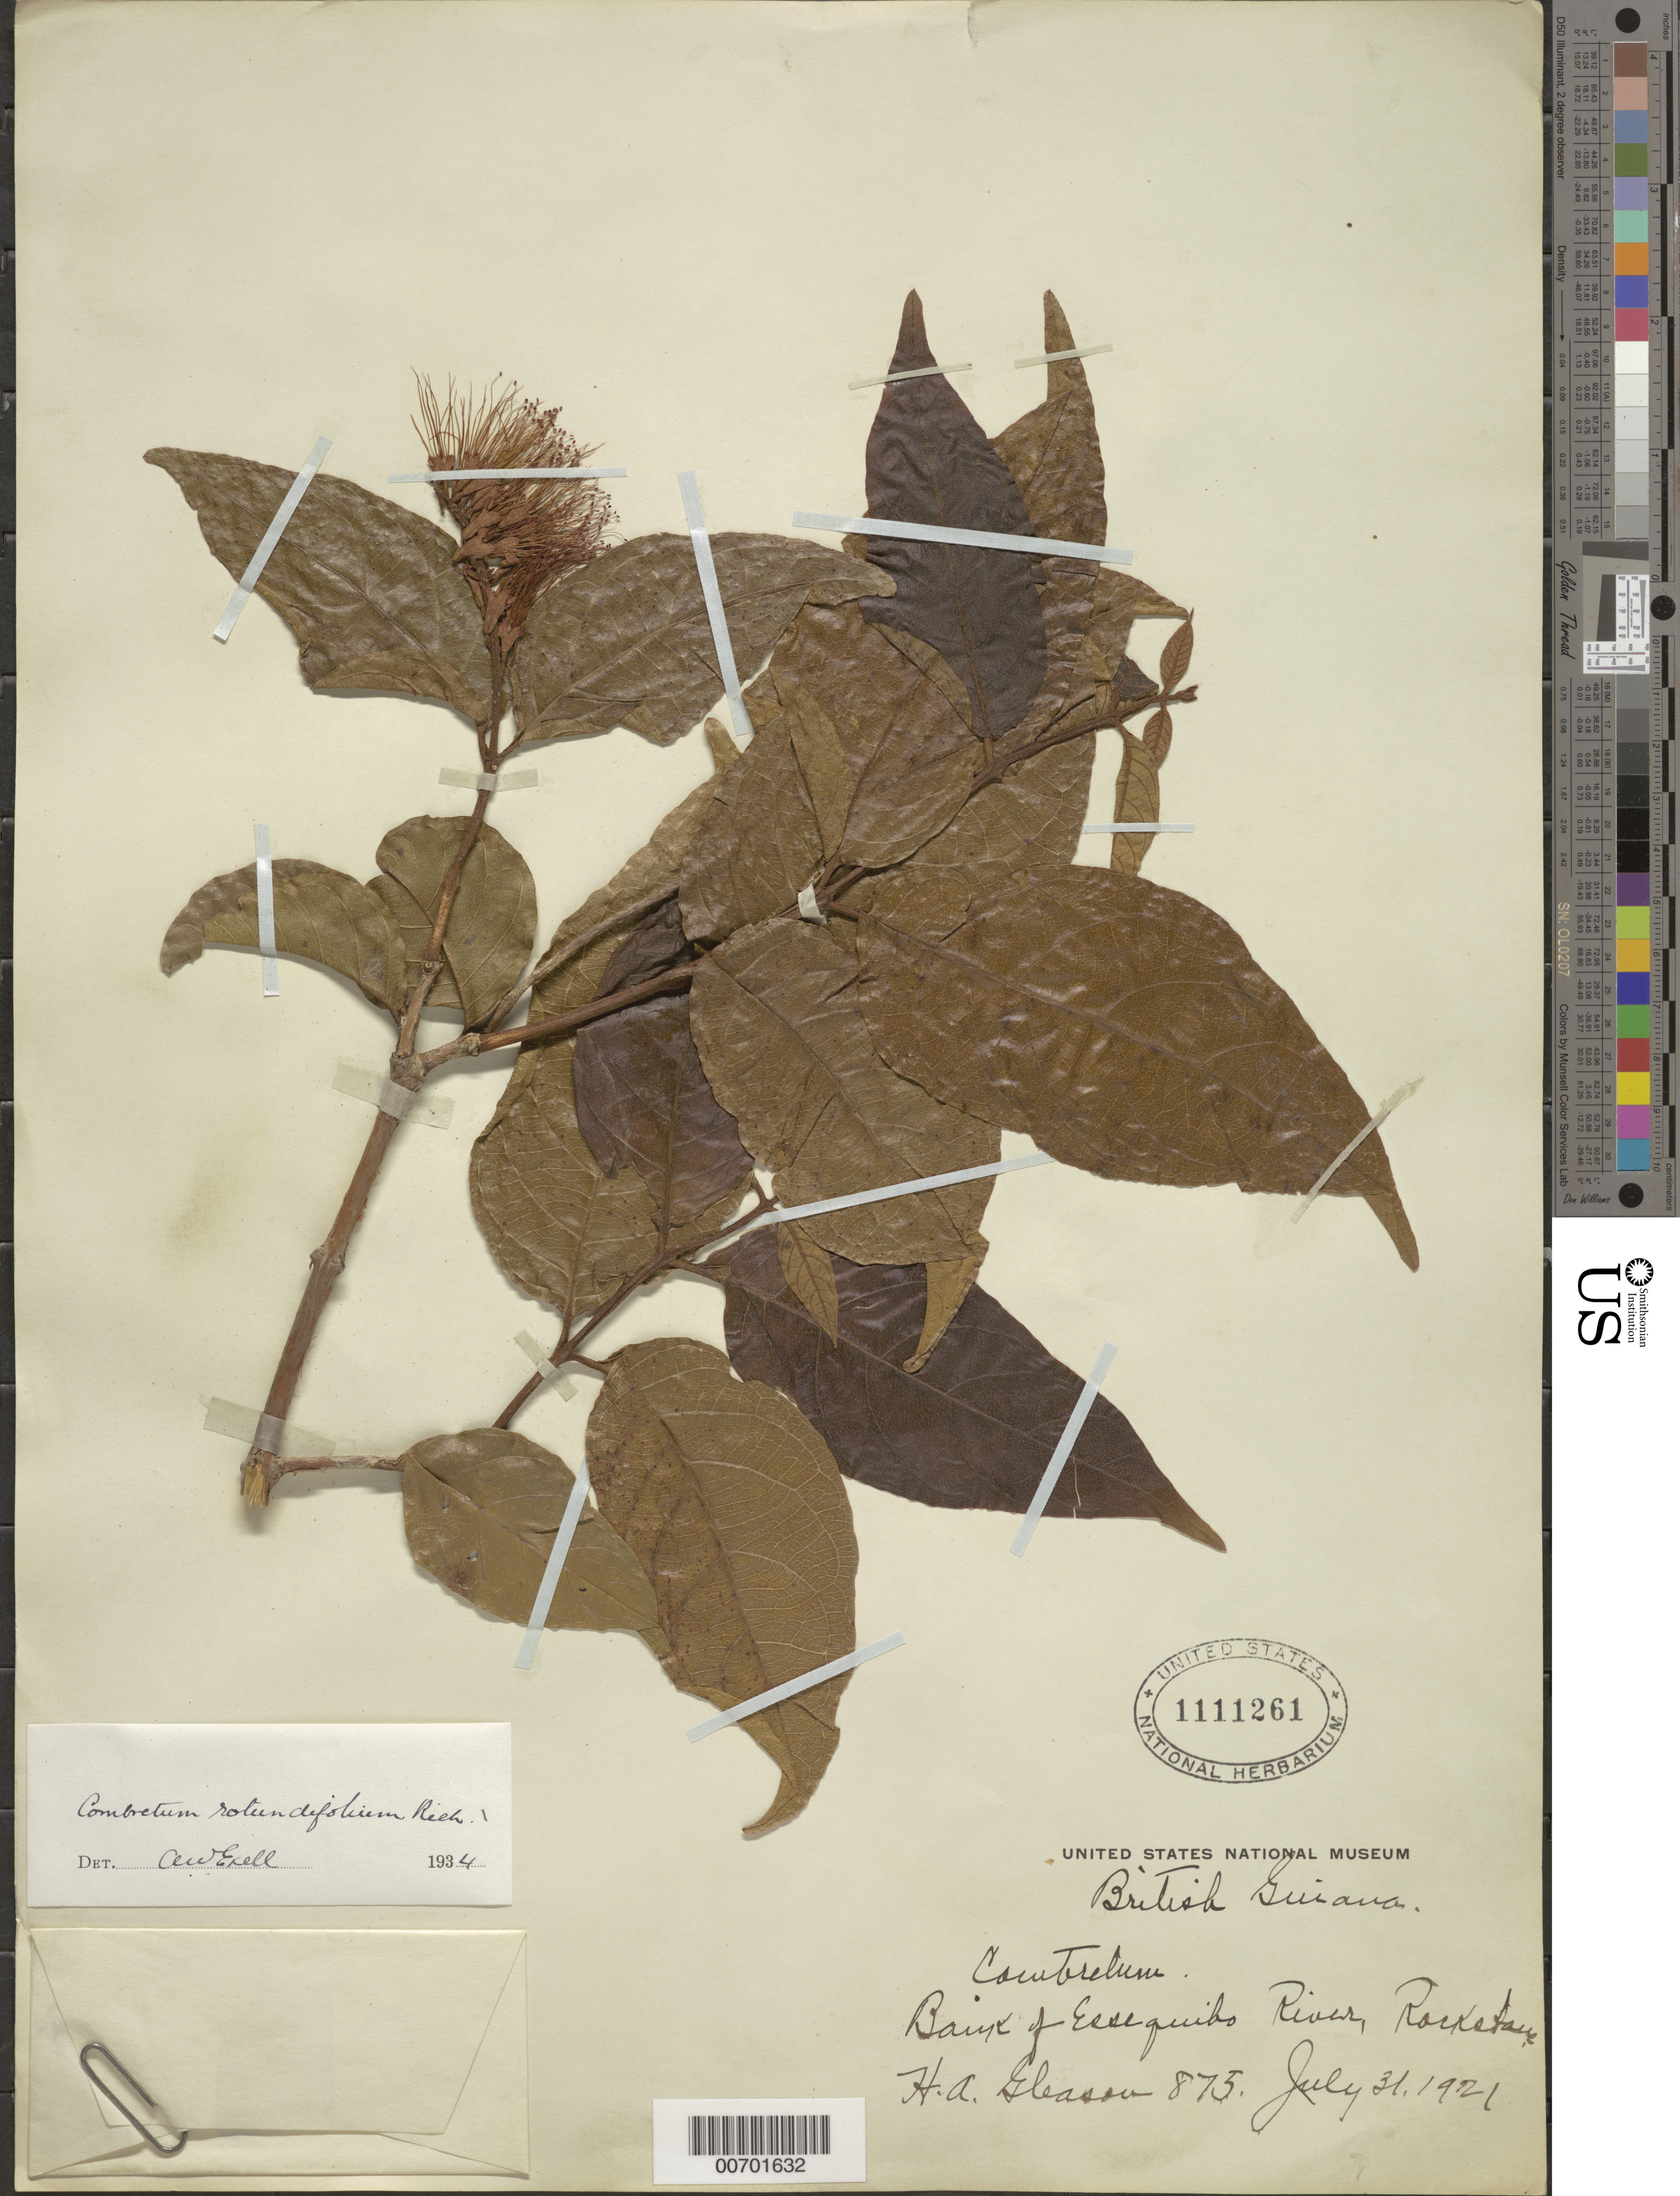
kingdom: Plantae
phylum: Tracheophyta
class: Magnoliopsida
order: Myrtales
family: Combretaceae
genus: Combretum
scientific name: Combretum rotundifolium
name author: Rich.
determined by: Exell, A. W.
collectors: H. A. Gleason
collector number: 875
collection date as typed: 31-Jul-21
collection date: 1921-07-31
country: Guyana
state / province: U. Demerara-Berbice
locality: Rockstone, on the Essequibo River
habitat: Riverbank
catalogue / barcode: US 1111261